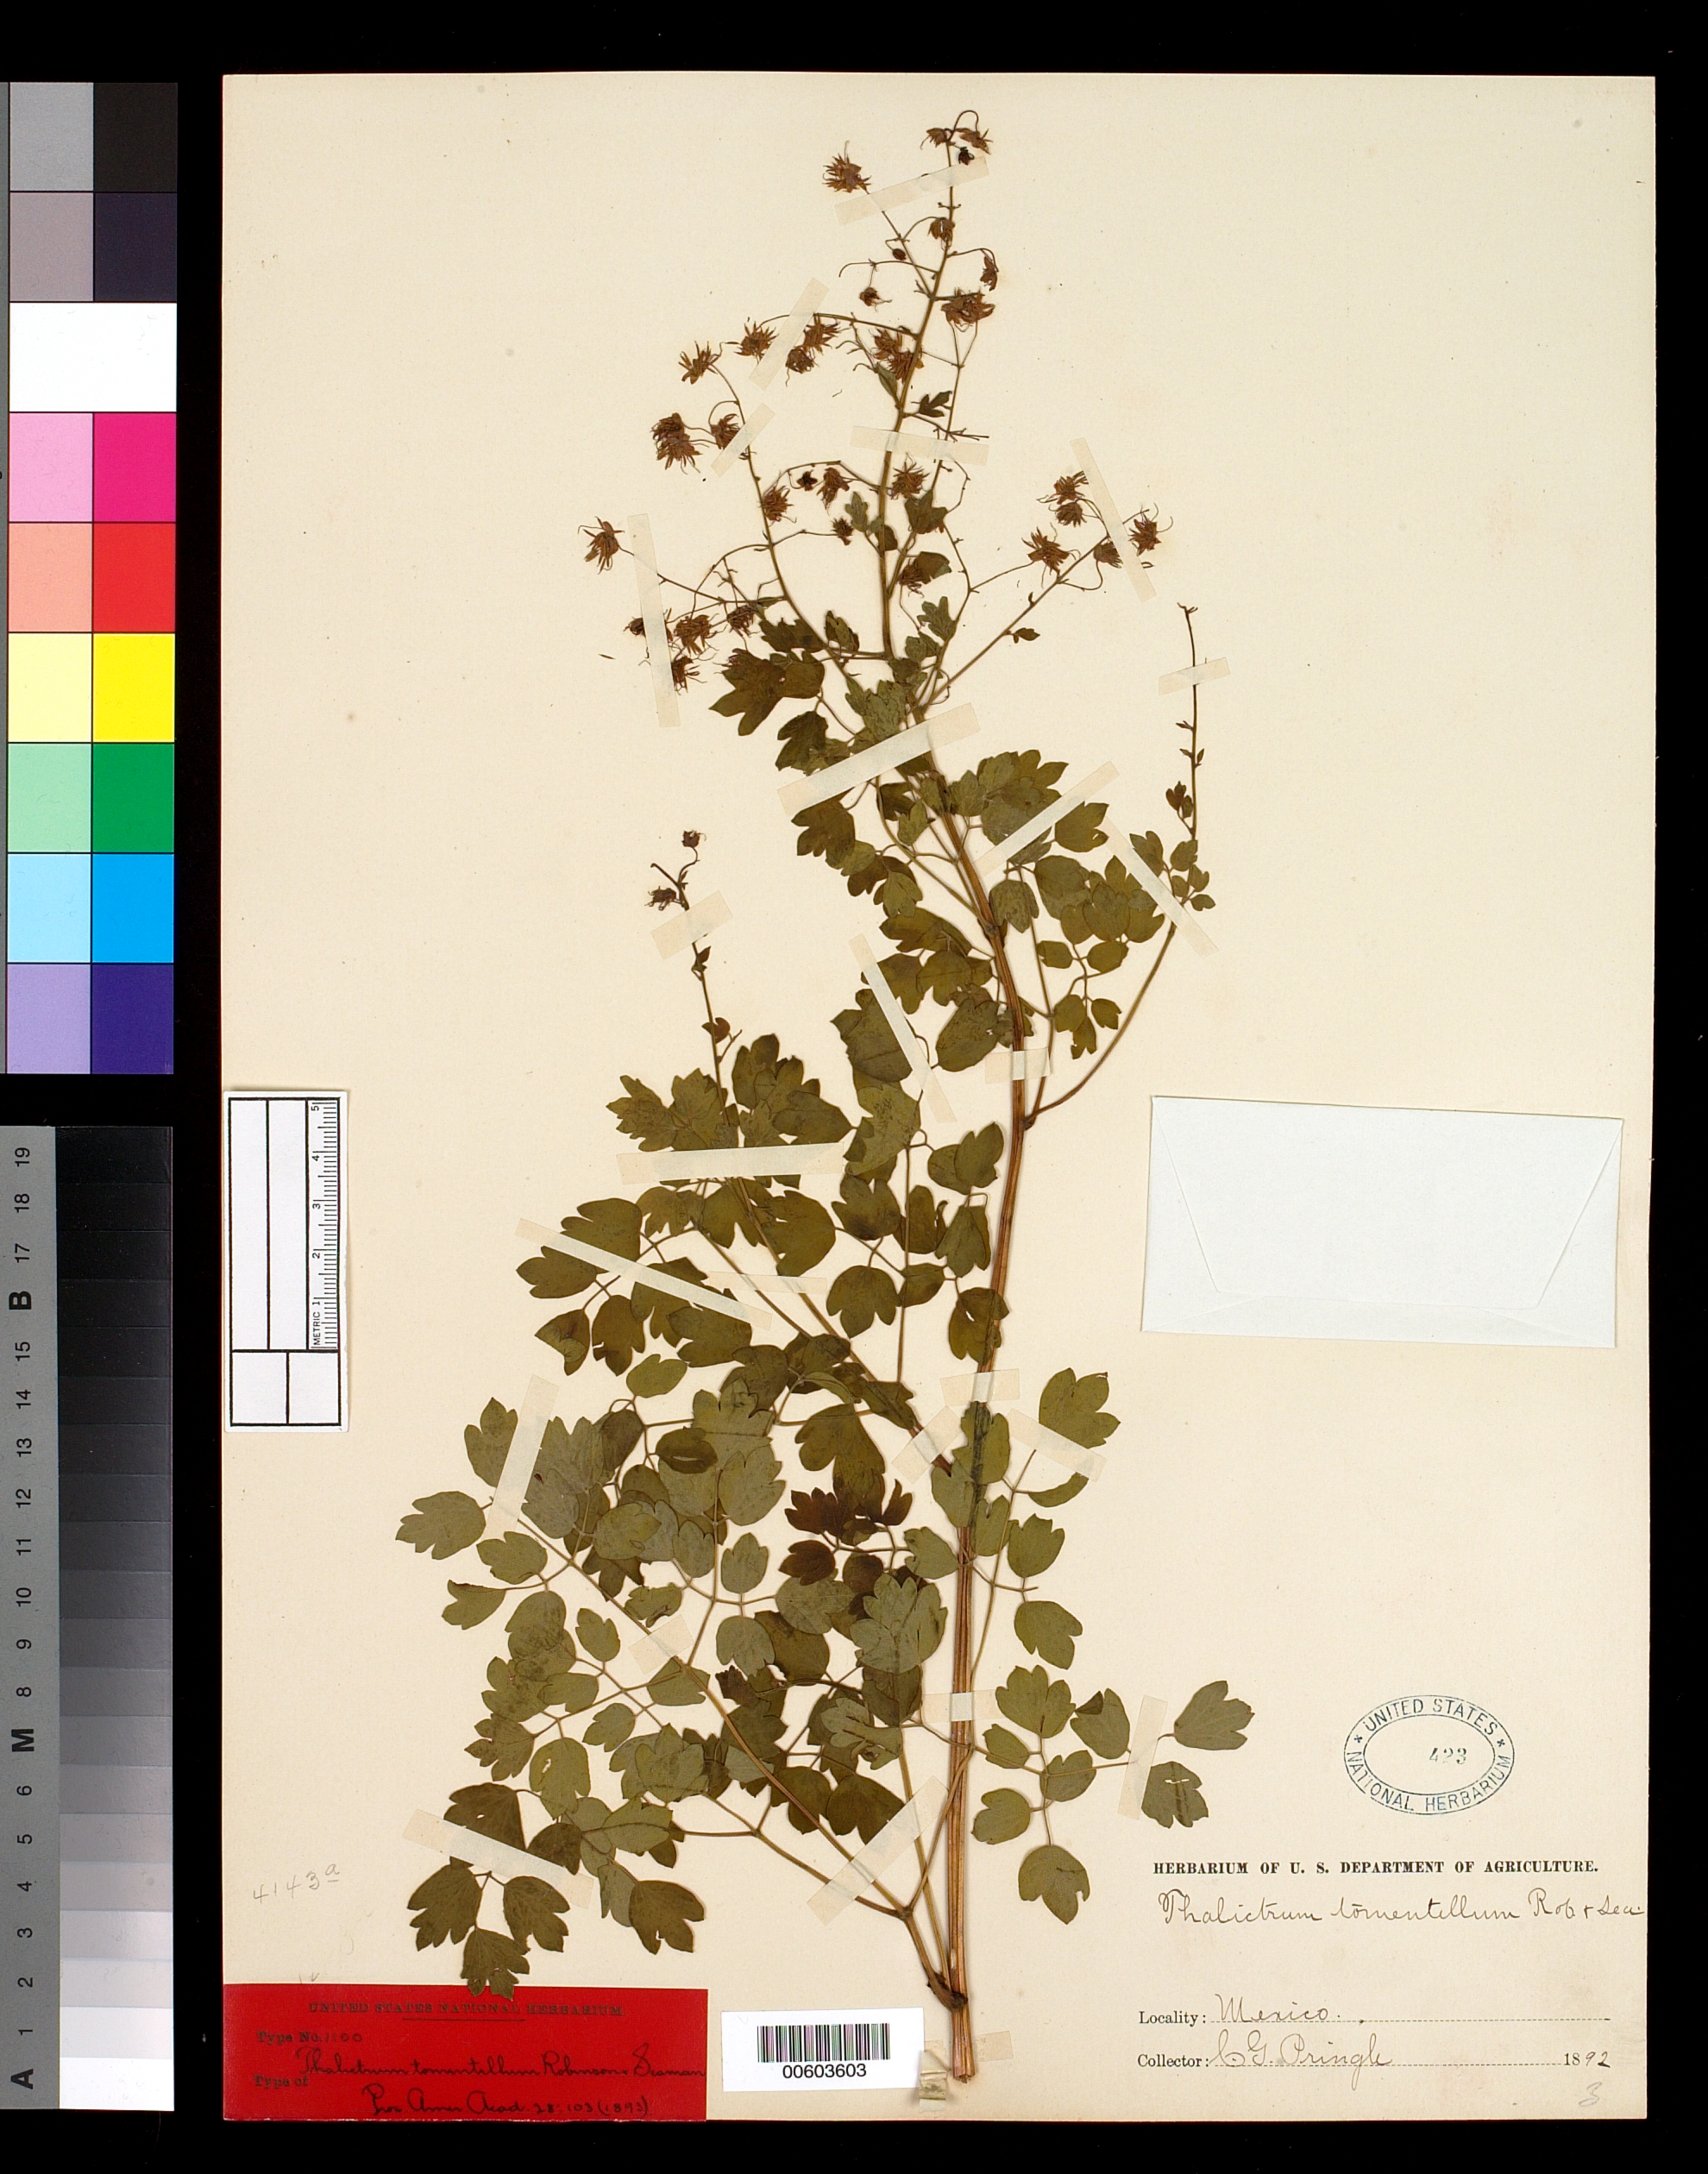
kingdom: Plantae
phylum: Tracheophyta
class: Magnoliopsida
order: Ranunculales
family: Ranunculaceae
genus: Thalictrum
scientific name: Thalictrum tomentellum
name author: B.L. Rob. & Seaton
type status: Isotype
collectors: C. G. Pringle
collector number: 4143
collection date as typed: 15 Jul 1892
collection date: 1892-07-15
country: Mexico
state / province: Michoacán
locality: Lowlands about Lake Patzcuaro.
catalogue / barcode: US 423